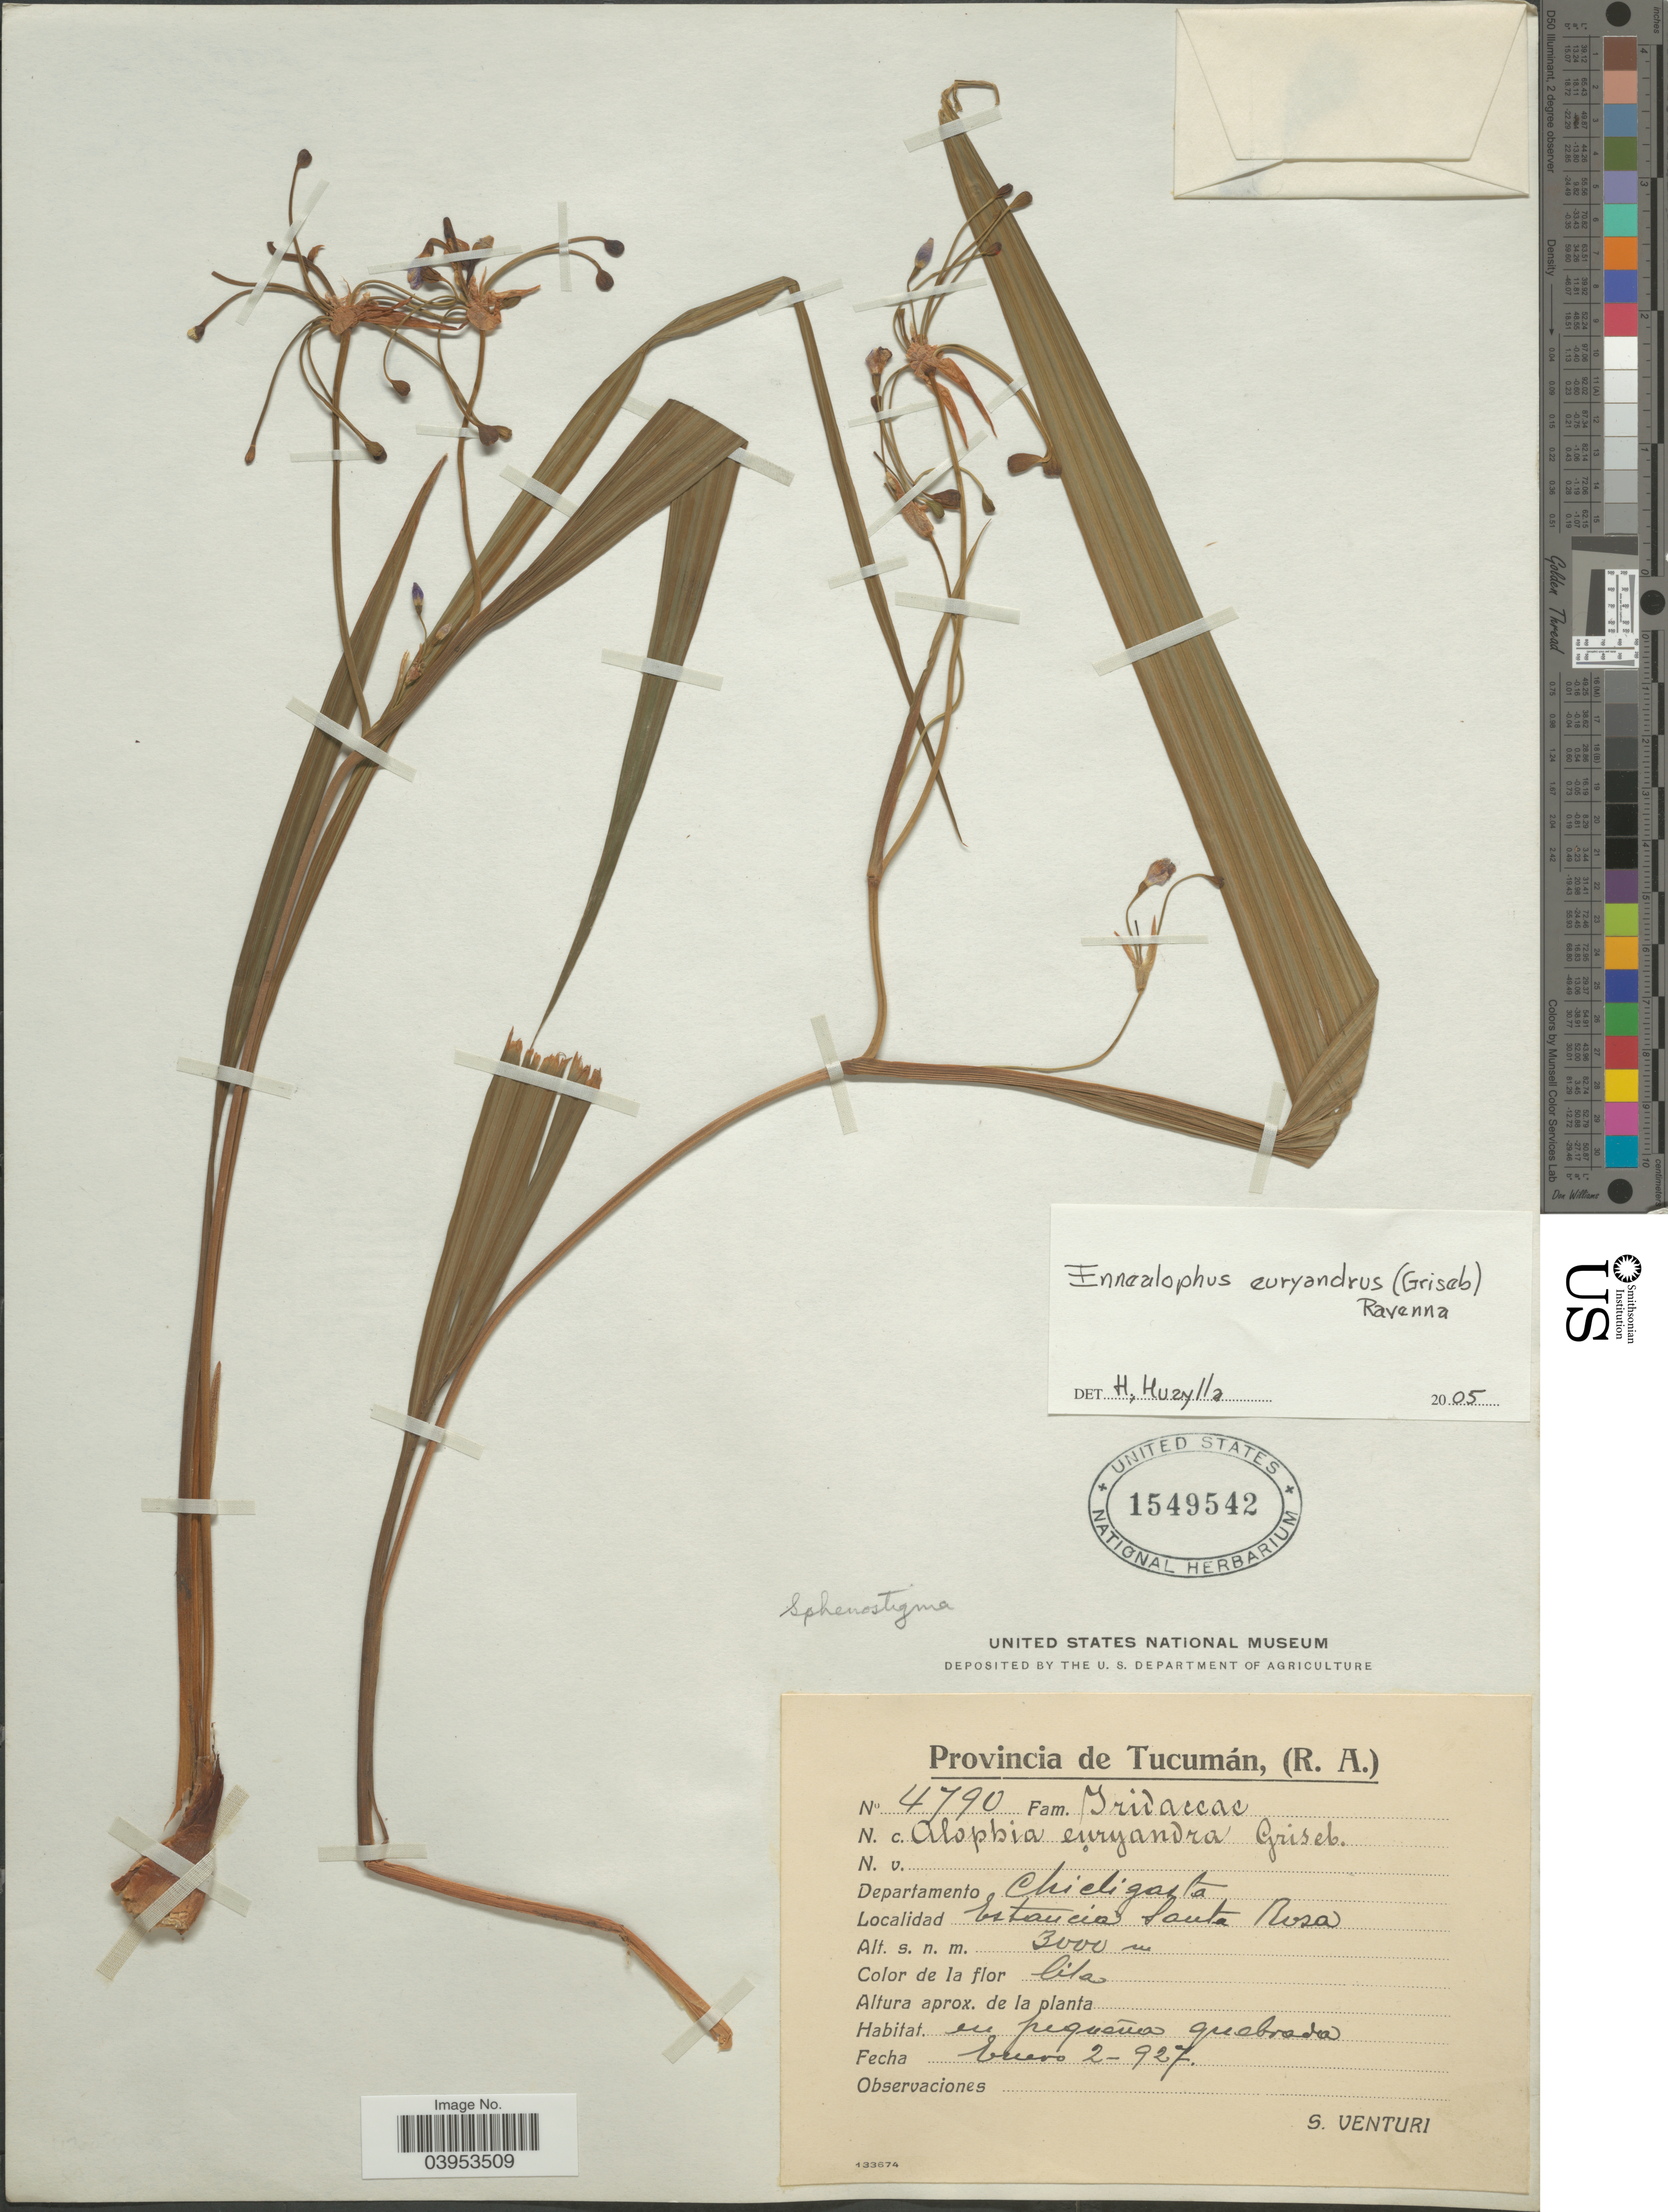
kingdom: Plantae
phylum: Tracheophyta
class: Liliopsida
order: Asparagales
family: Iridaceae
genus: Alophia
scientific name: Alophia euryandra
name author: (Griseb.) Lillo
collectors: S. Venturi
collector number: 4790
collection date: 1927-01-02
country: Argentina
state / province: Tucuman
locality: Departamento Chicligasta. Estancia Santa Rosa.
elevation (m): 3000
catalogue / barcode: US 1549542